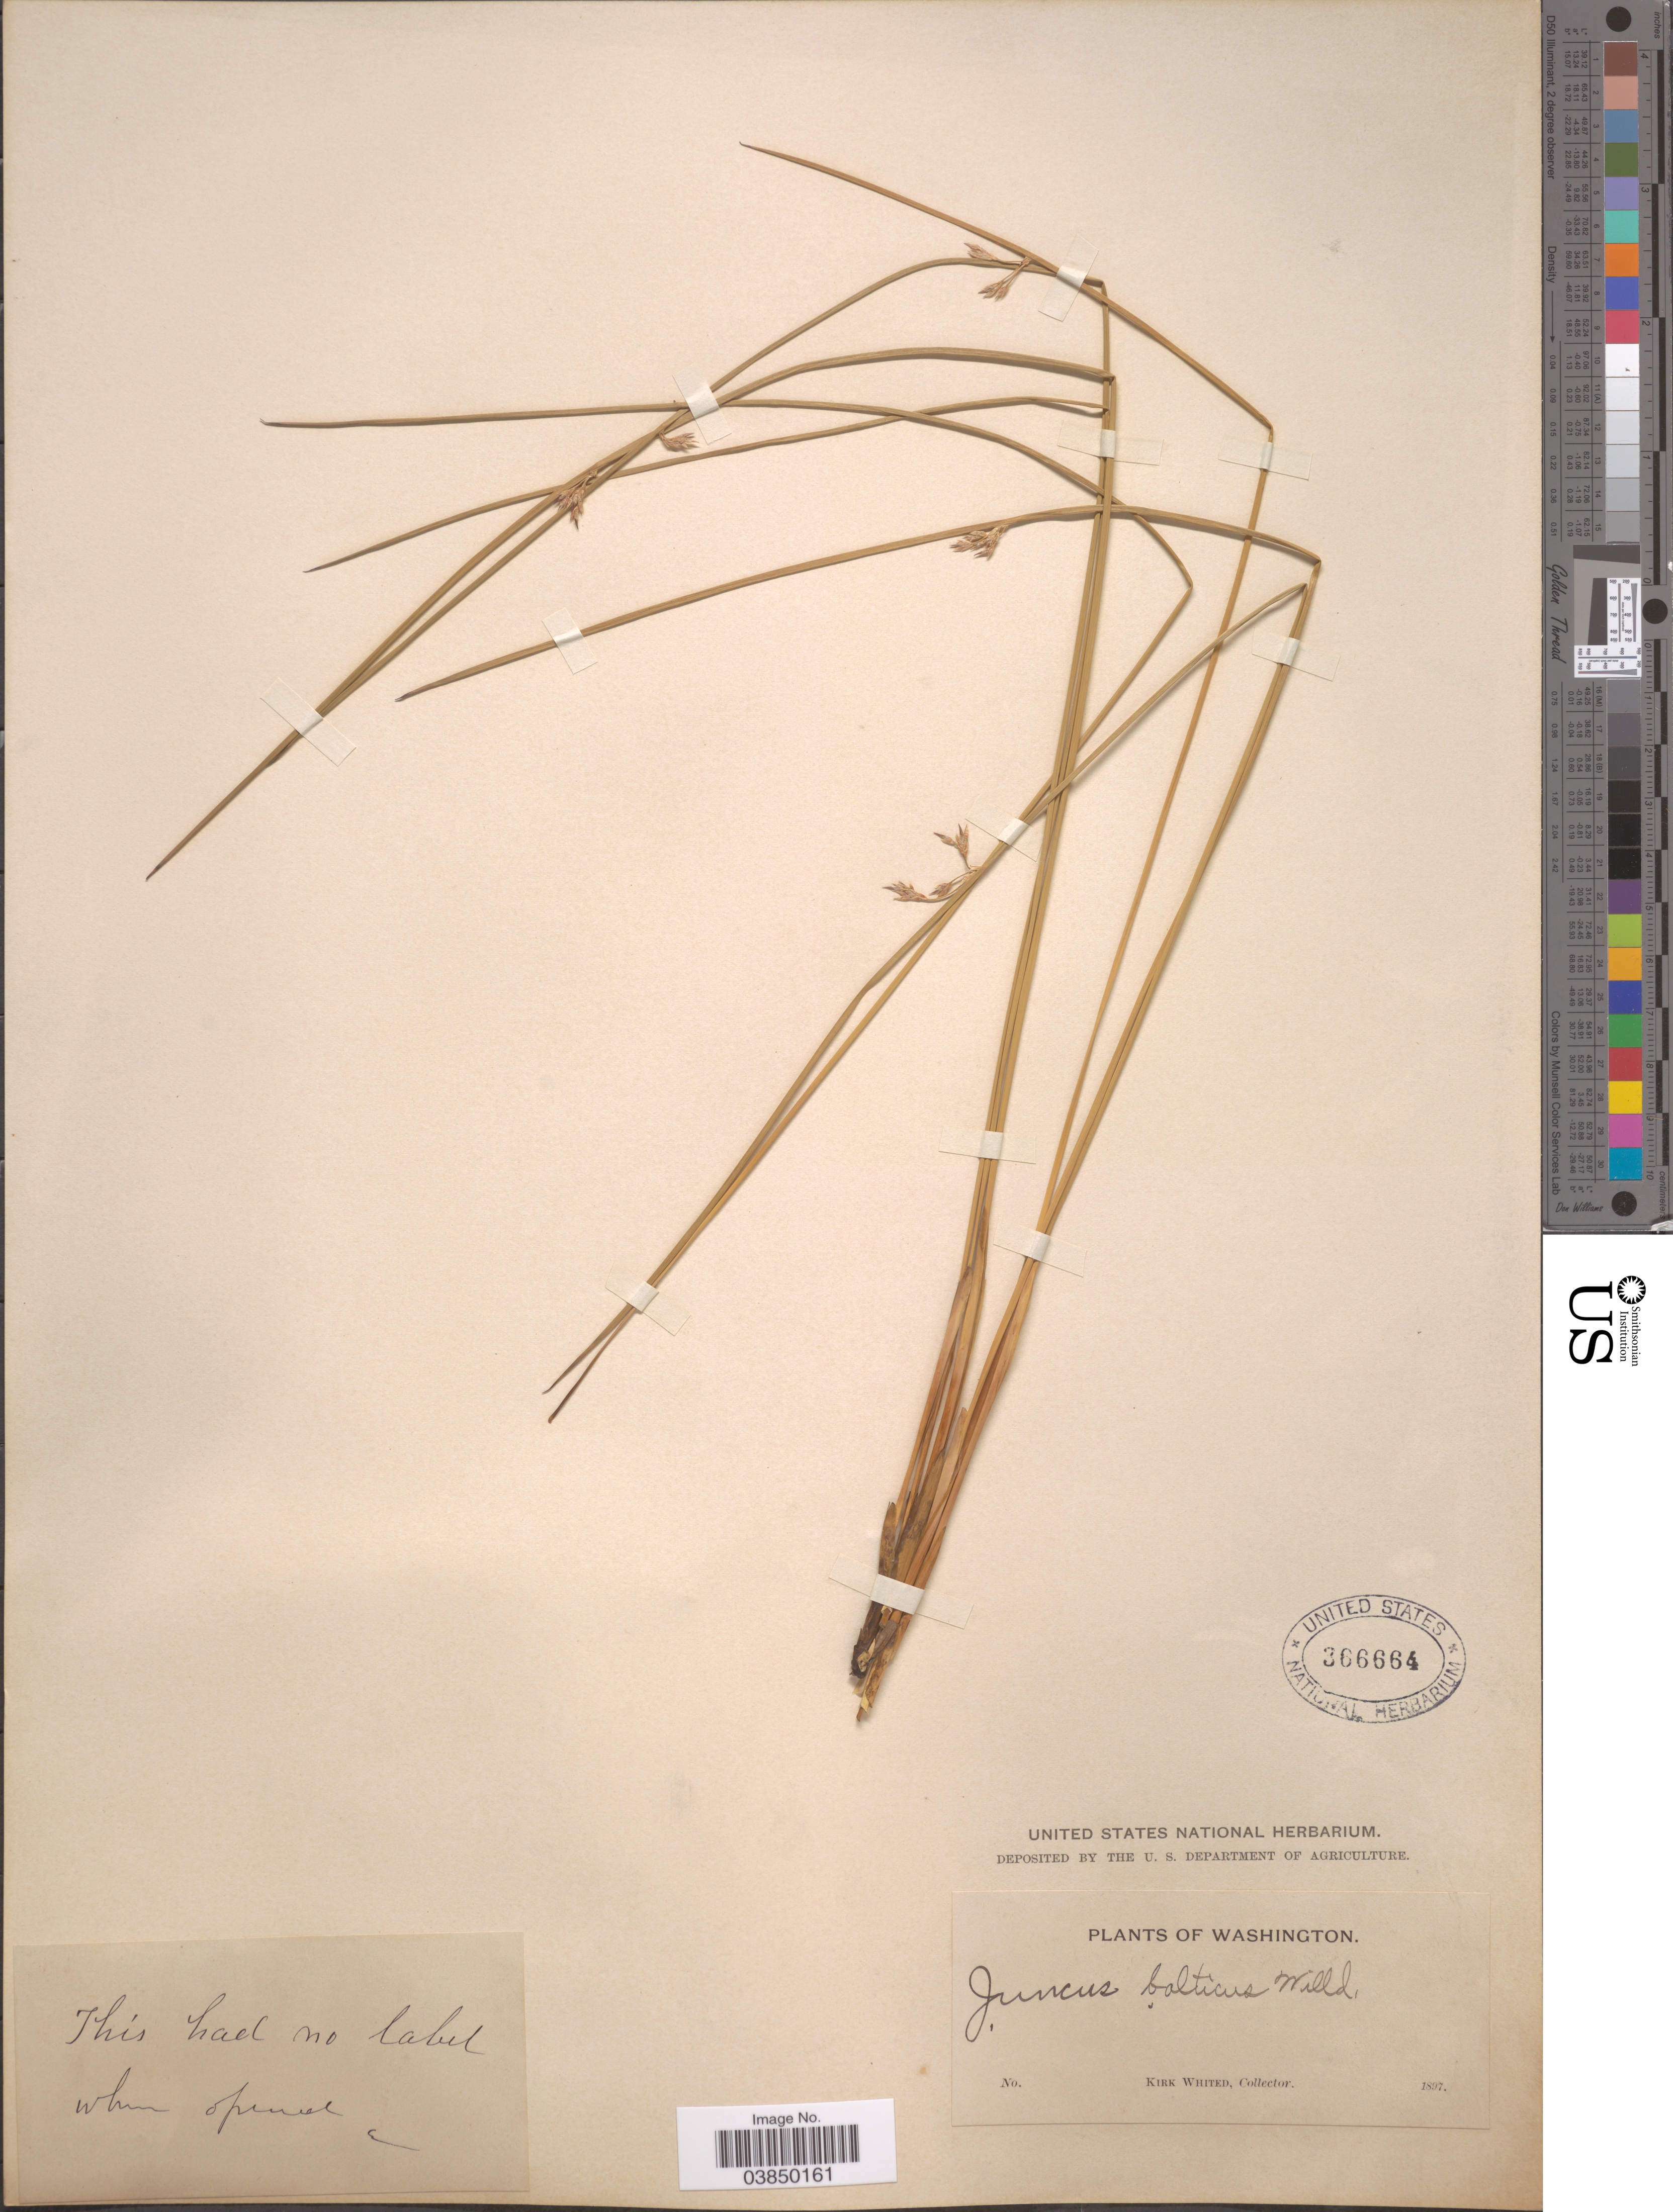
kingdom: Plantae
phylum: Tracheophyta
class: Liliopsida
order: Poales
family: Juncaceae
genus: Juncus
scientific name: Juncus balticus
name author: Willd.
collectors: K. Whited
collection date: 1897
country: United States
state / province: Washington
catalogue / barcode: US 366664